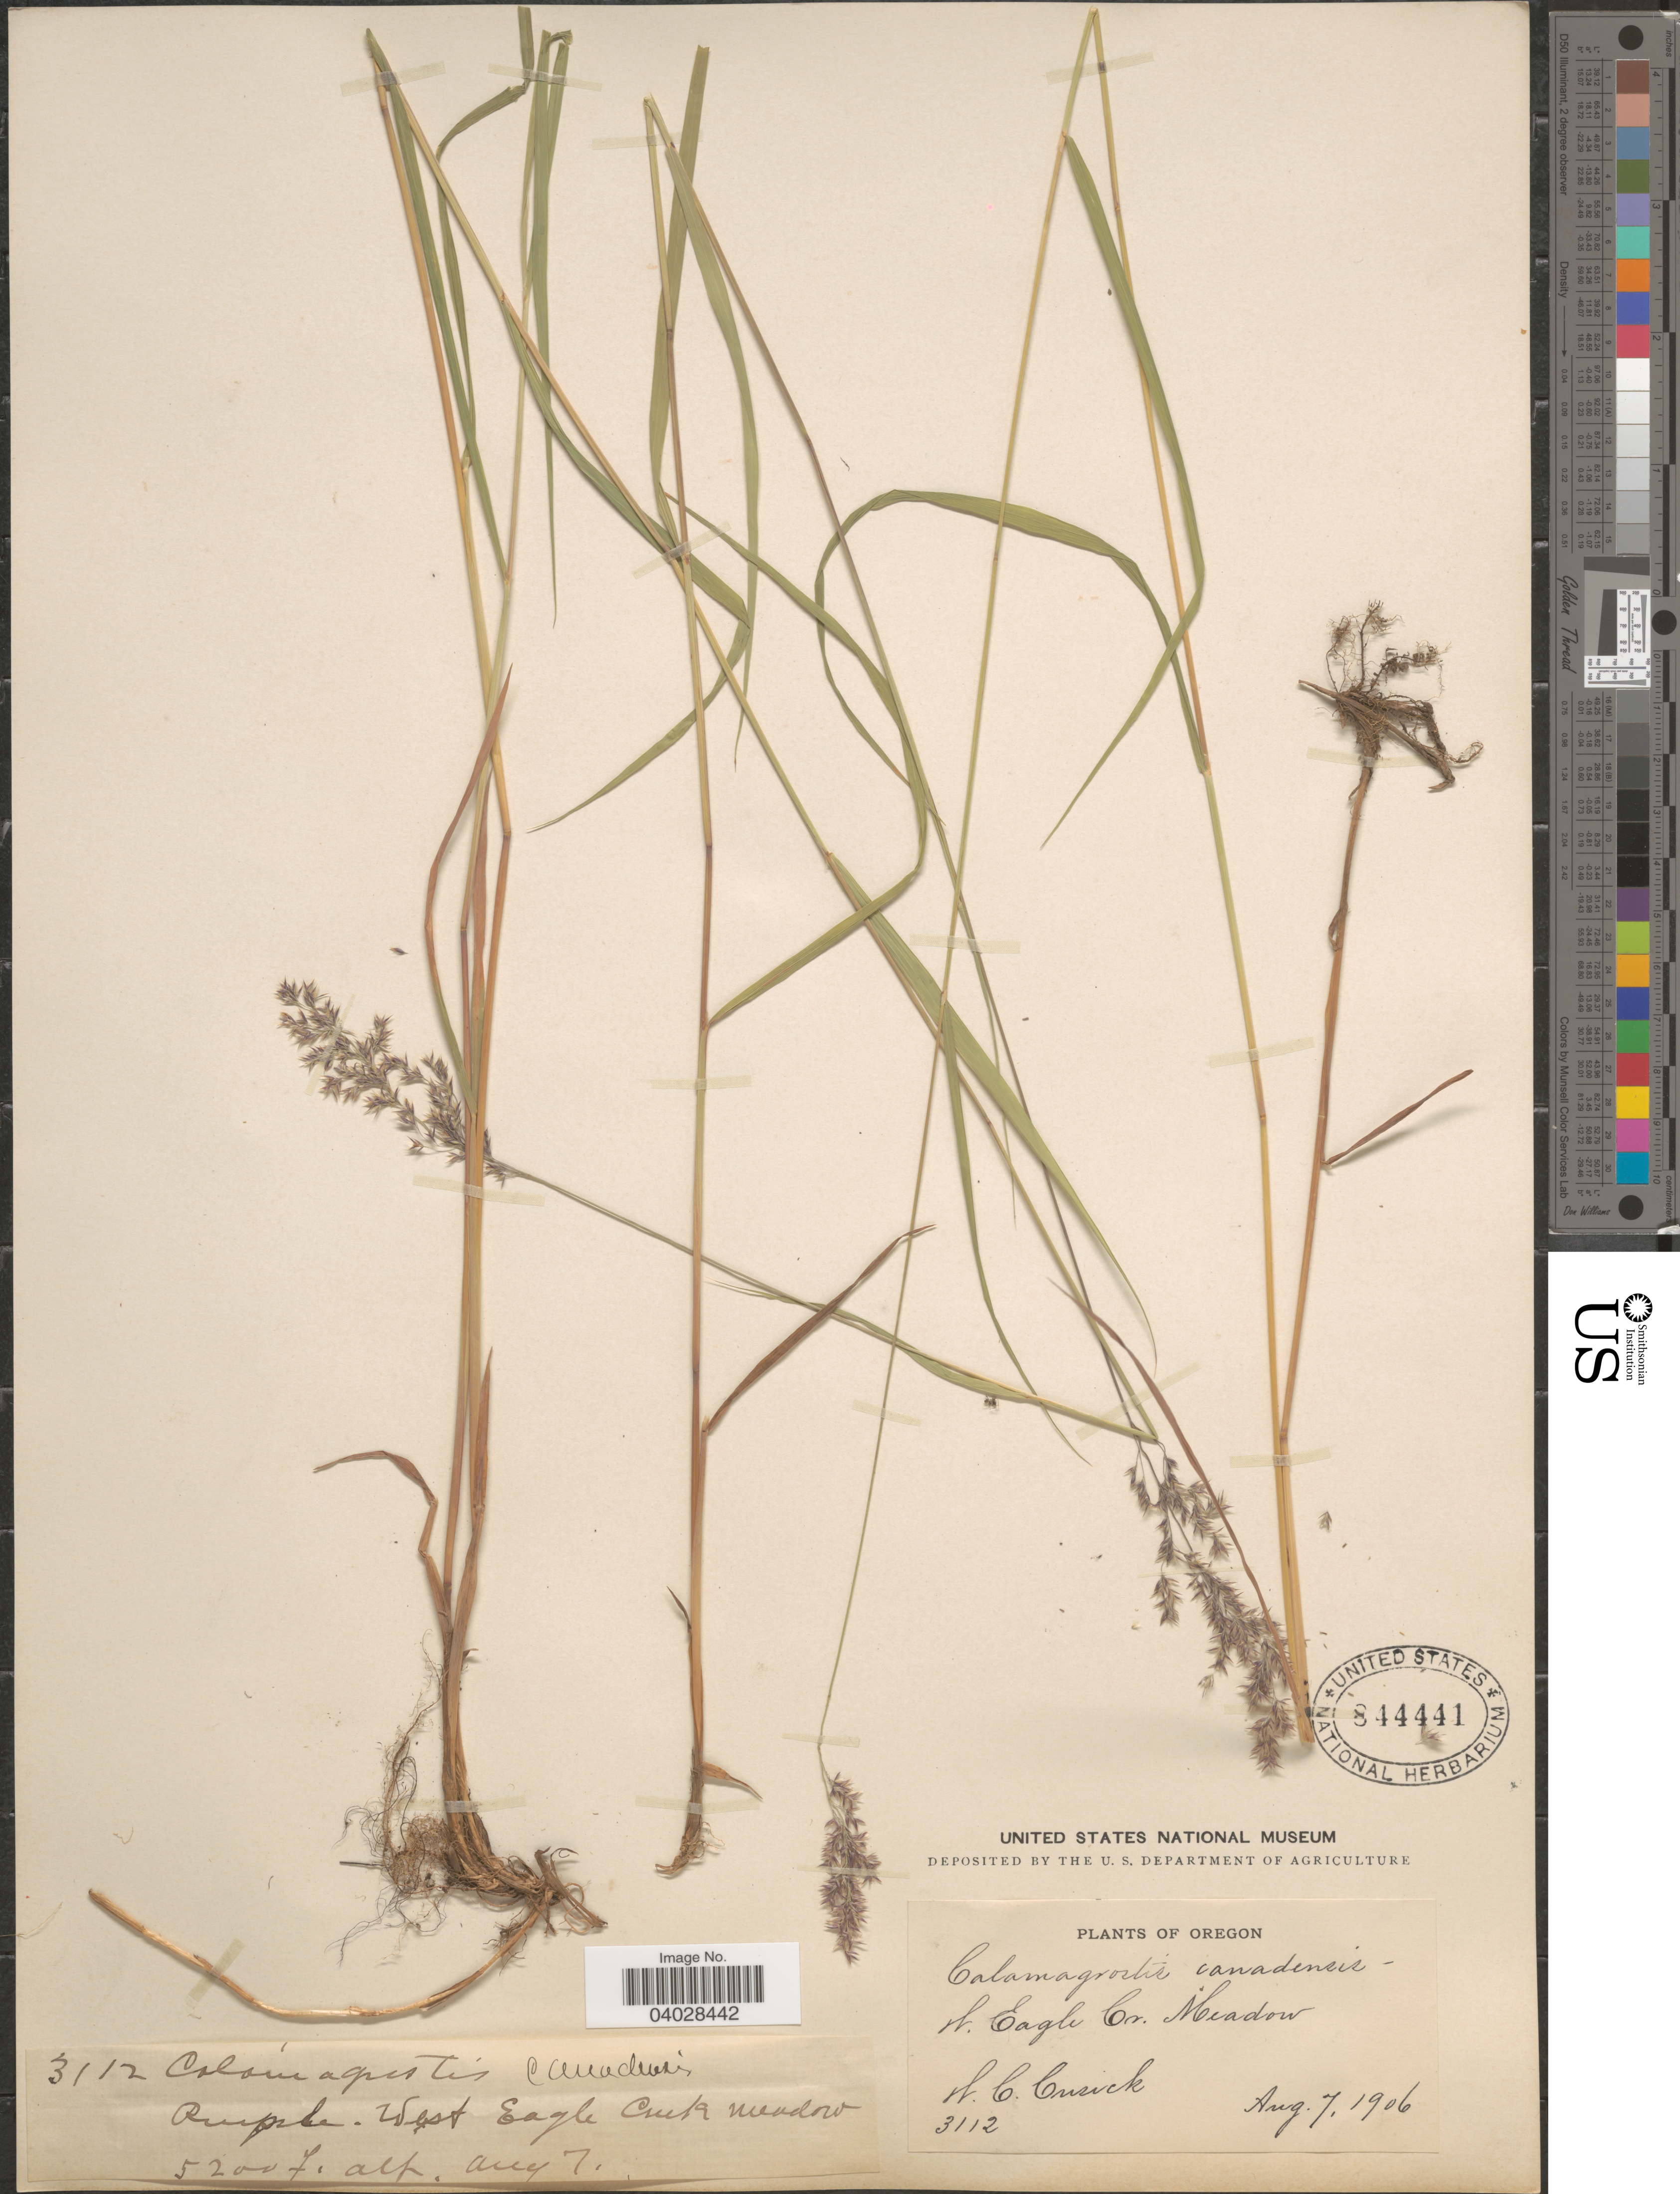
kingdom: Plantae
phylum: Tracheophyta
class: Liliopsida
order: Poales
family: Poaceae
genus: Calamagrostis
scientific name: Calamagrostis canadensis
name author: (Michx.) P. Beauv.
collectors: W. C. Cusick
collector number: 3112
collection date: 1906-08-07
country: United States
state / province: Oregon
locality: West Eagle Creek Meadow.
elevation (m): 1585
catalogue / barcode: US 844441